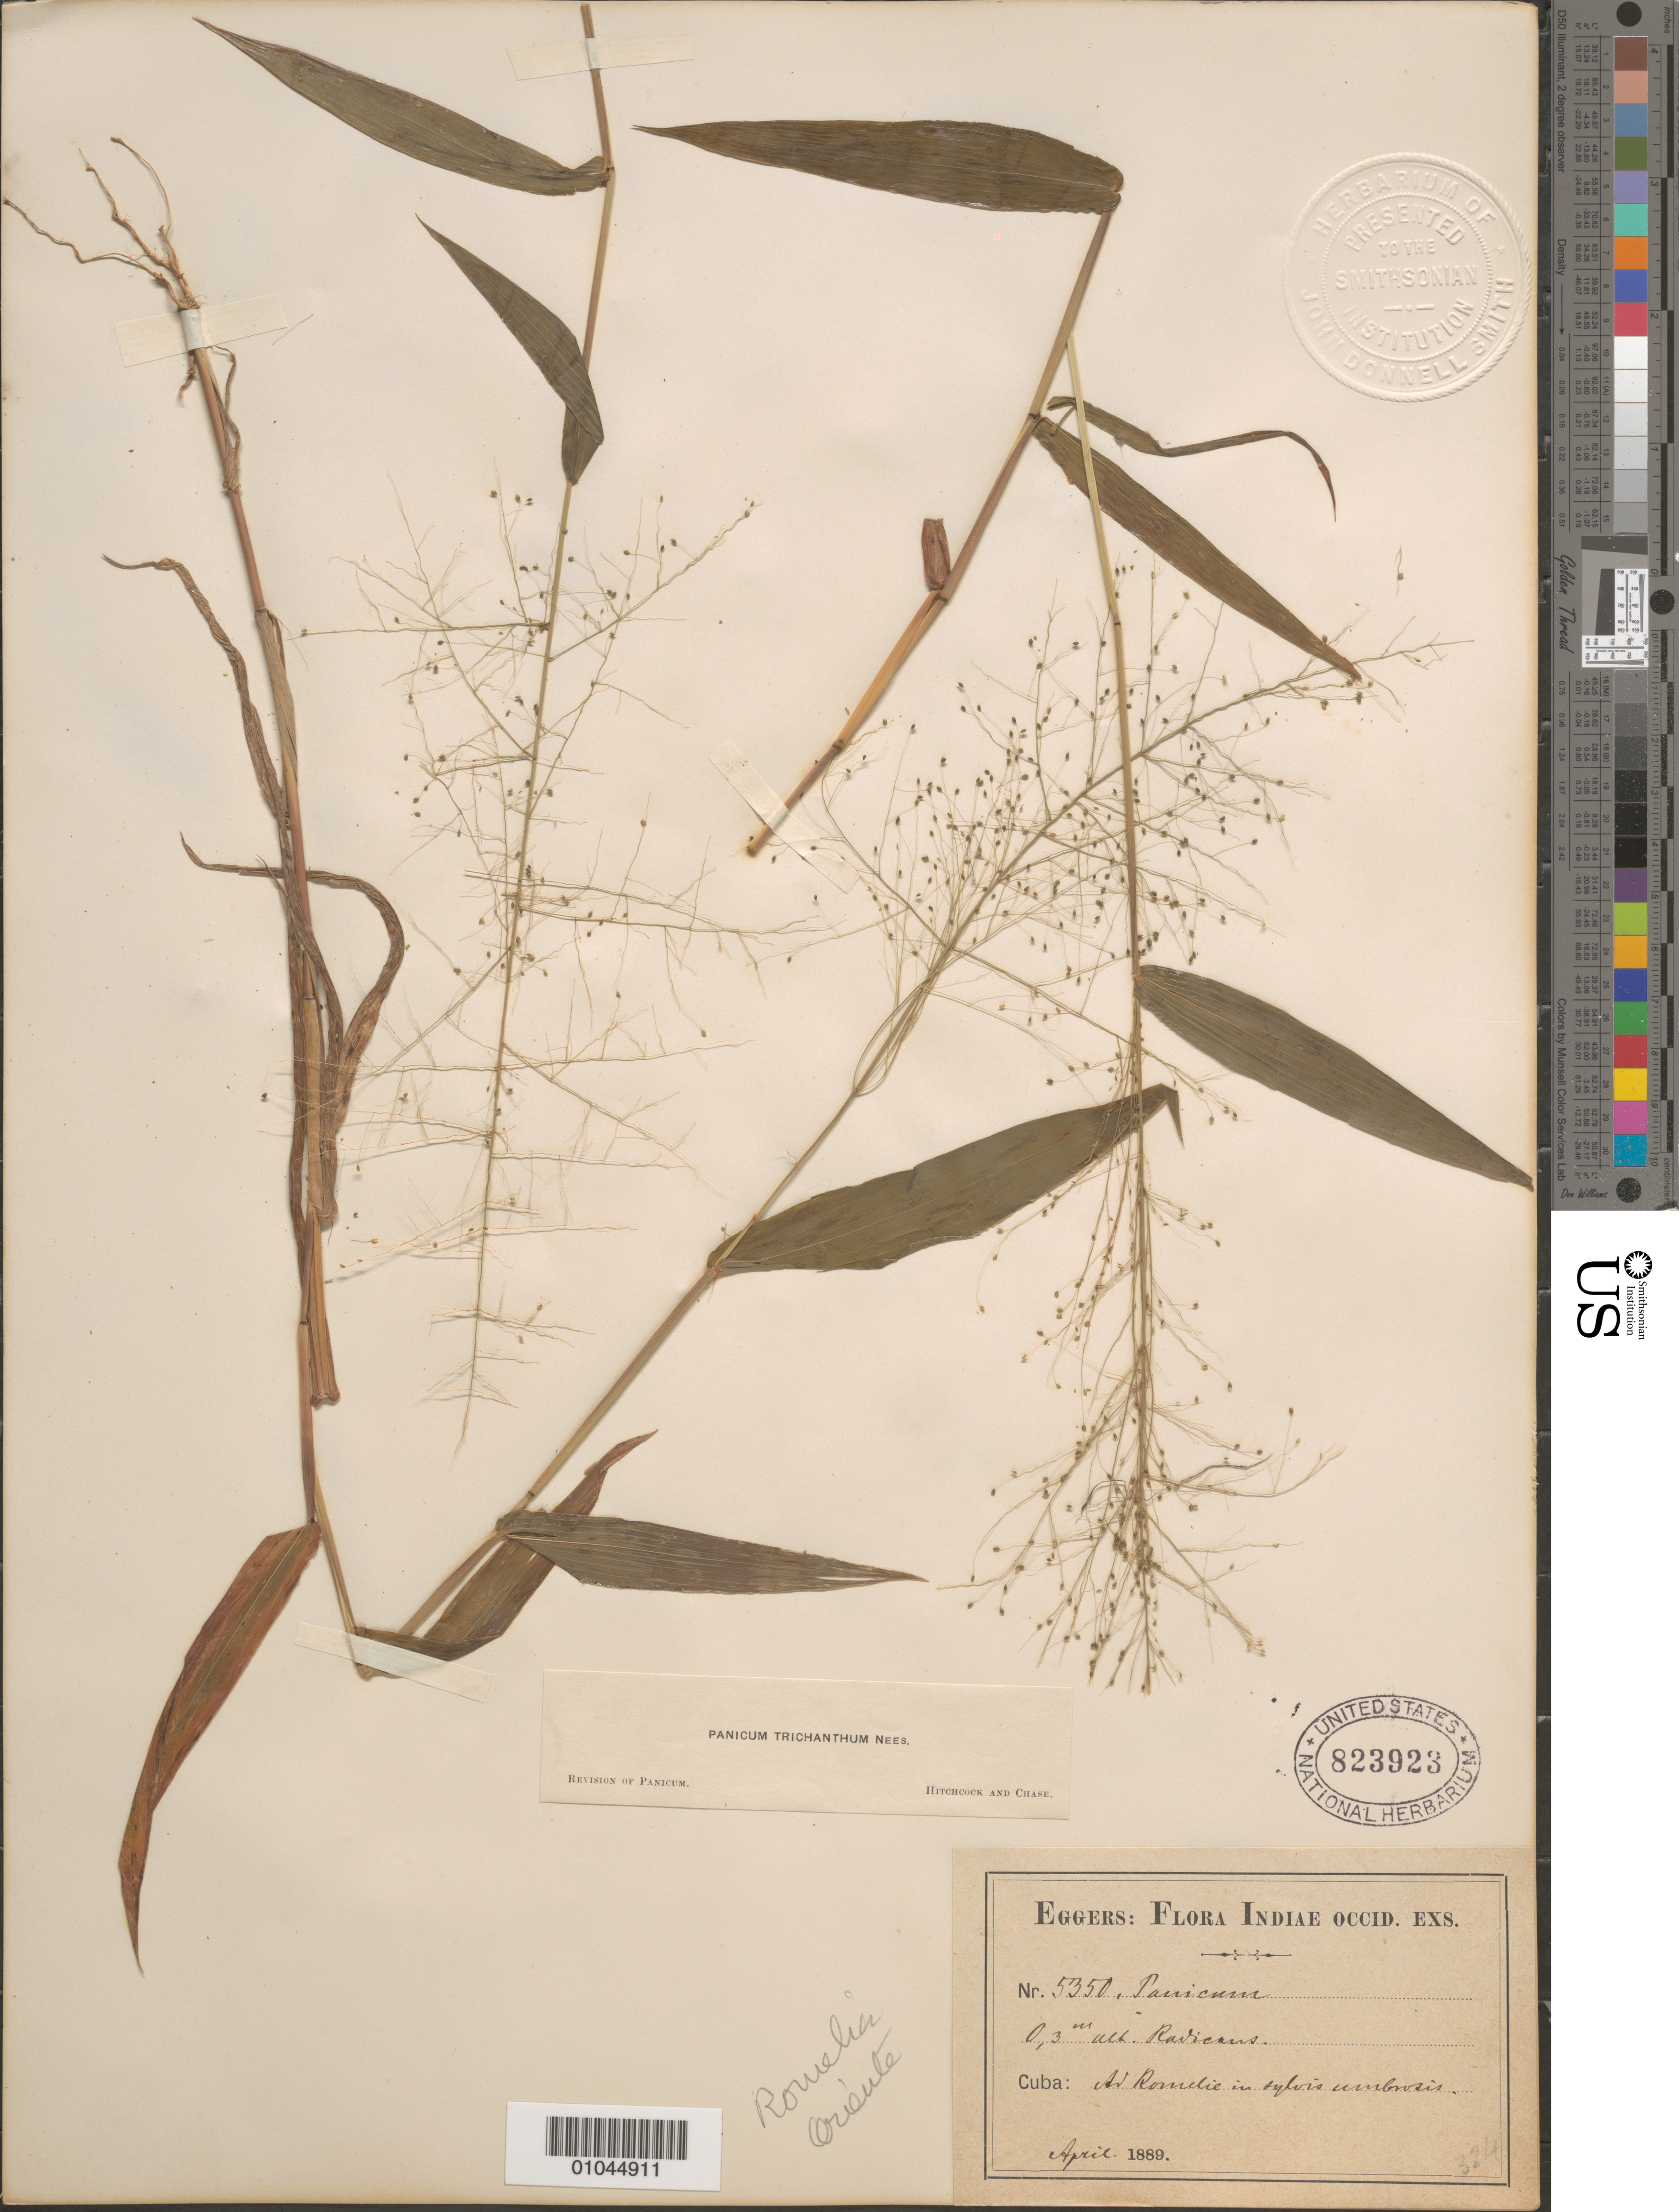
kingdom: Plantae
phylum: Tracheophyta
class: Liliopsida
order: Poales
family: Poaceae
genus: Panicum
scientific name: Panicum trichanthum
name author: Nees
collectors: H. F. A. von Eggers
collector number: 5350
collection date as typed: Apr 1889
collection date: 1889-04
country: Cuba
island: Cuba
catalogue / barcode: US 823923